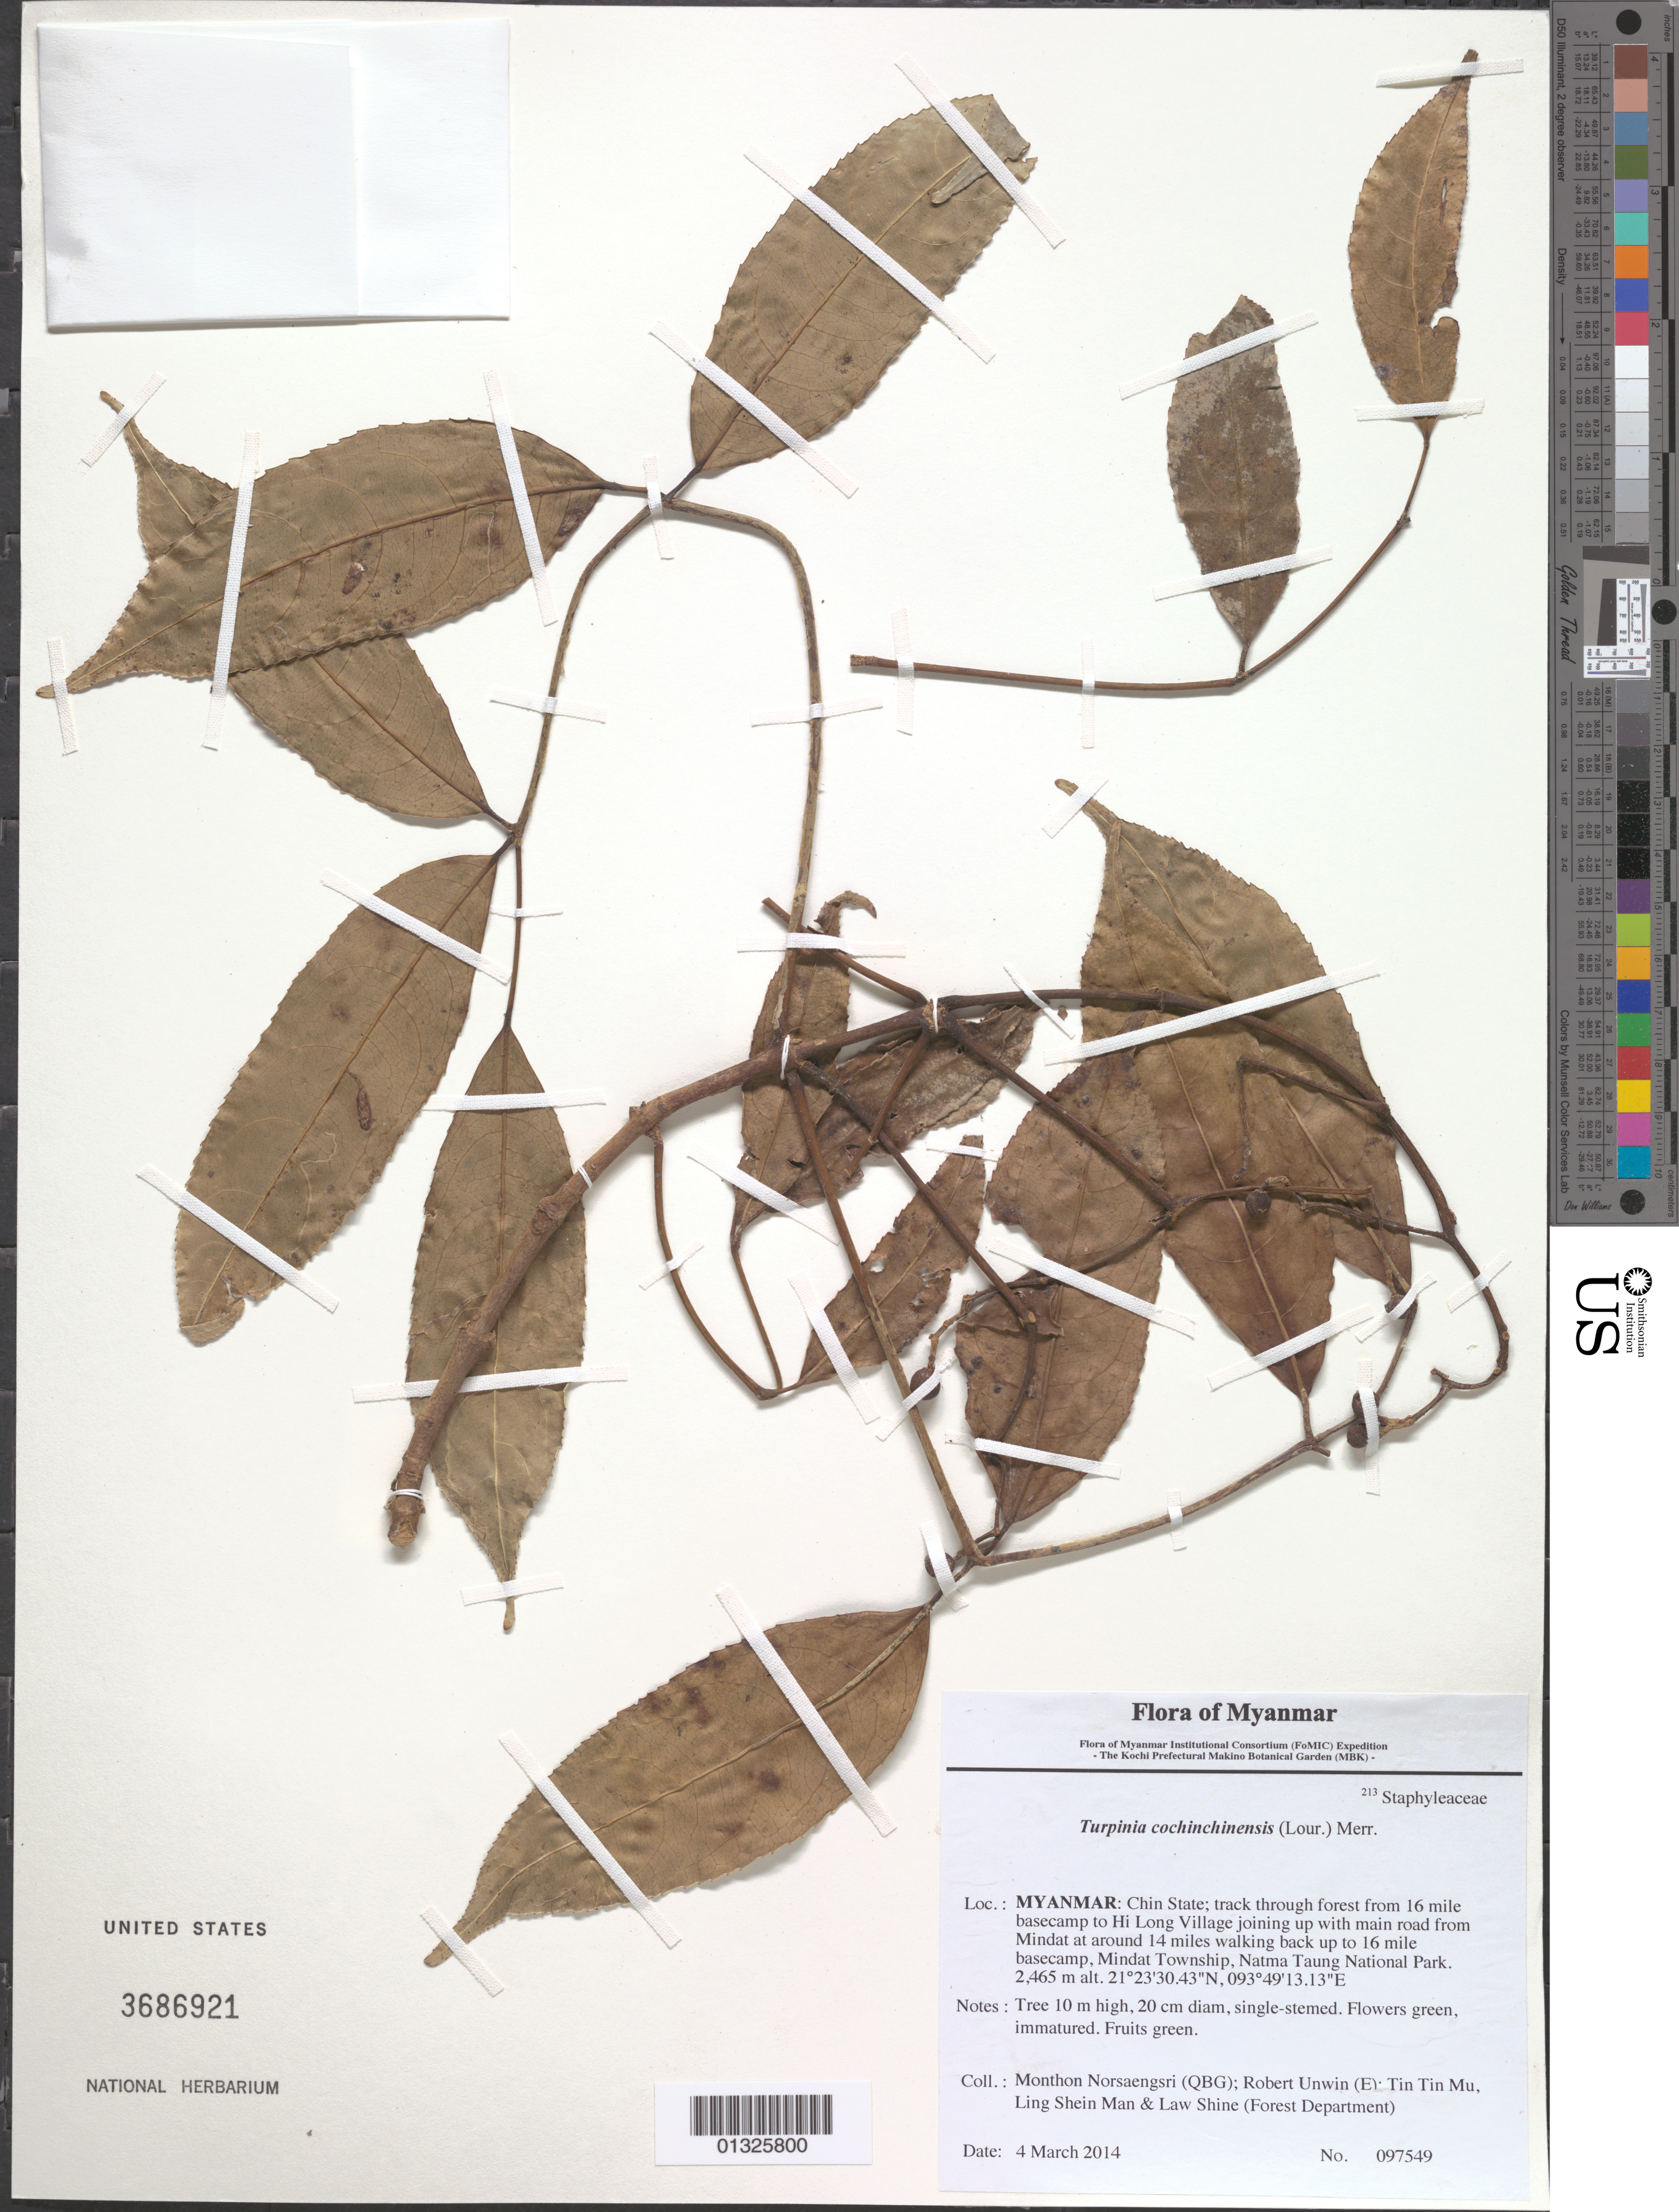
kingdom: Plantae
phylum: Tracheophyta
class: Magnoliopsida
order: Crossosomatales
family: Staphyleaceae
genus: Turpinia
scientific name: Turpinia cochinchinense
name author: (Lour.) Merr.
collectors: M. Norsaengsri, R. Unwin, Tin Tin Mu, Ling Shein Man & L. Shine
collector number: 97549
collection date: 2014-03-04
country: Myanmar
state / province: Chin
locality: Track through forest from 16 mile basecamp to Hi Long Village joining up with main road from Mindat at around 14 miles walking back up to 16 mile basecamp, Mindat Township, Natma Taung National Park.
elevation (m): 2465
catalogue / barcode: US 3686921